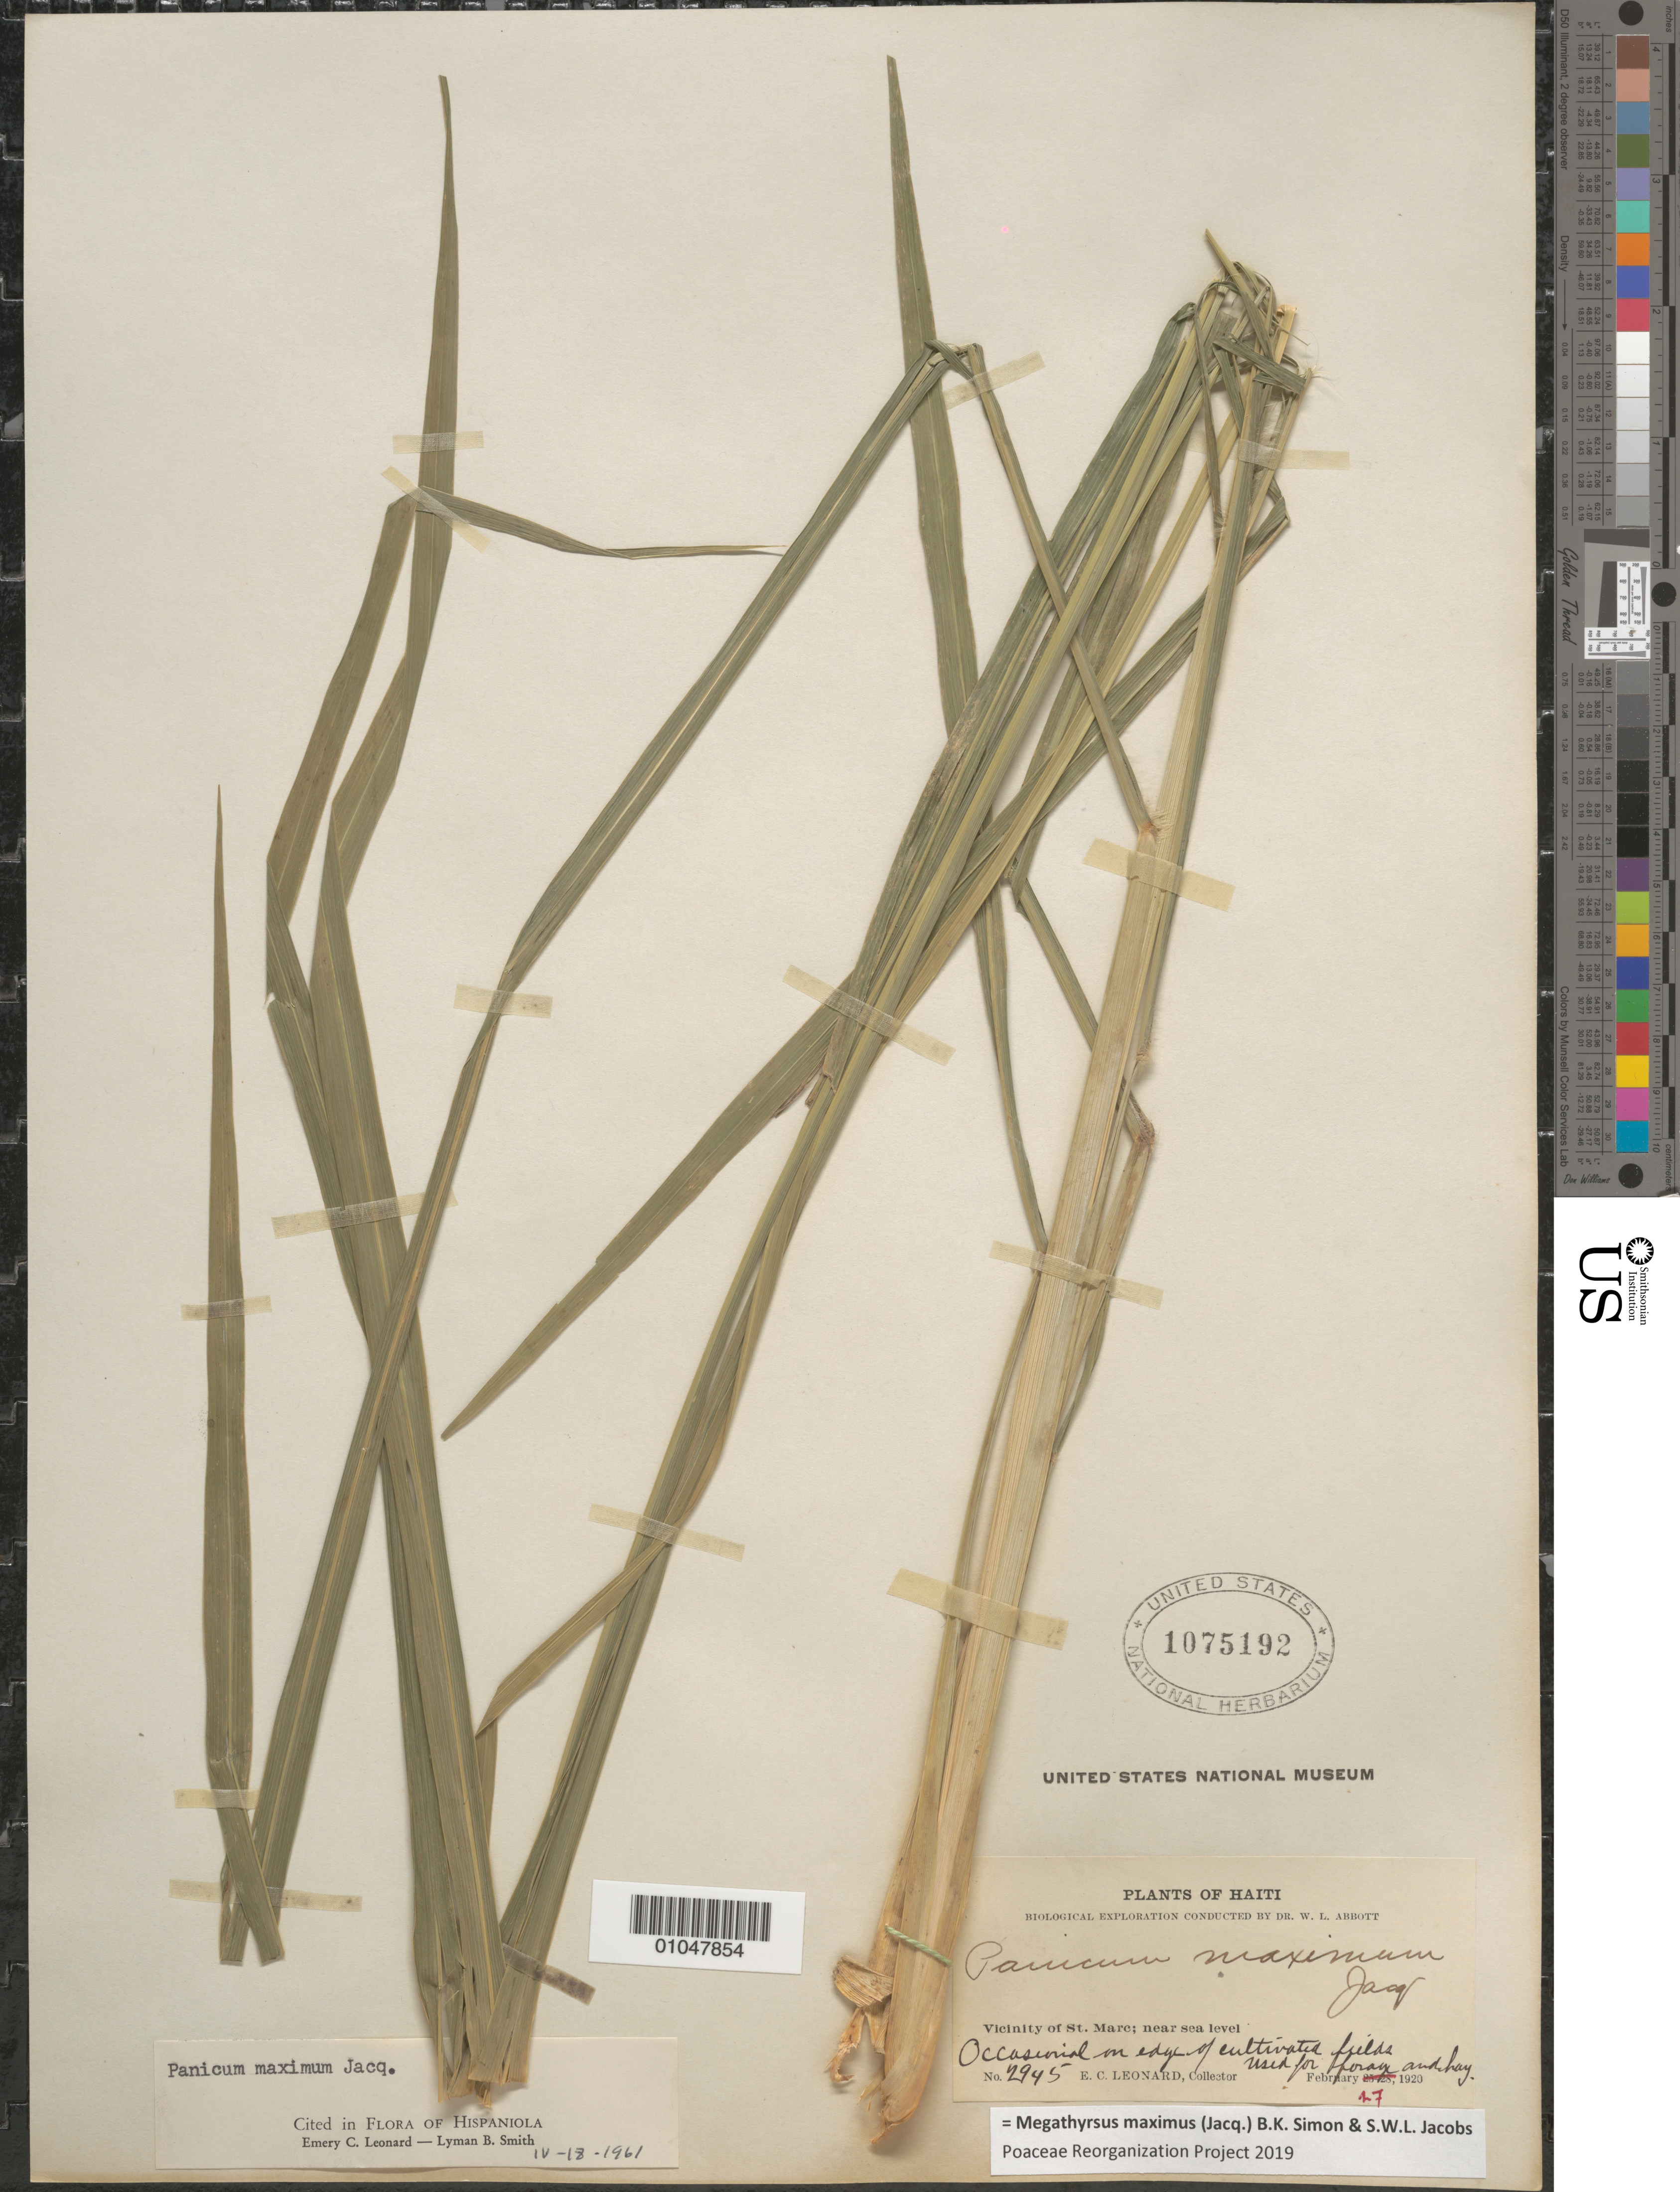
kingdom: Plantae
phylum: Tracheophyta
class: Liliopsida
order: Poales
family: Poaceae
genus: Panicum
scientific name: Panicum maximum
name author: Jacq.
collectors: E. C. Leonard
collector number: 2945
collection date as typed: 27 Feb 1920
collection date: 1920-02-27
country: Haiti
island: Hispaniola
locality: Vic of St. Marc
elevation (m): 0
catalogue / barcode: US 1075192